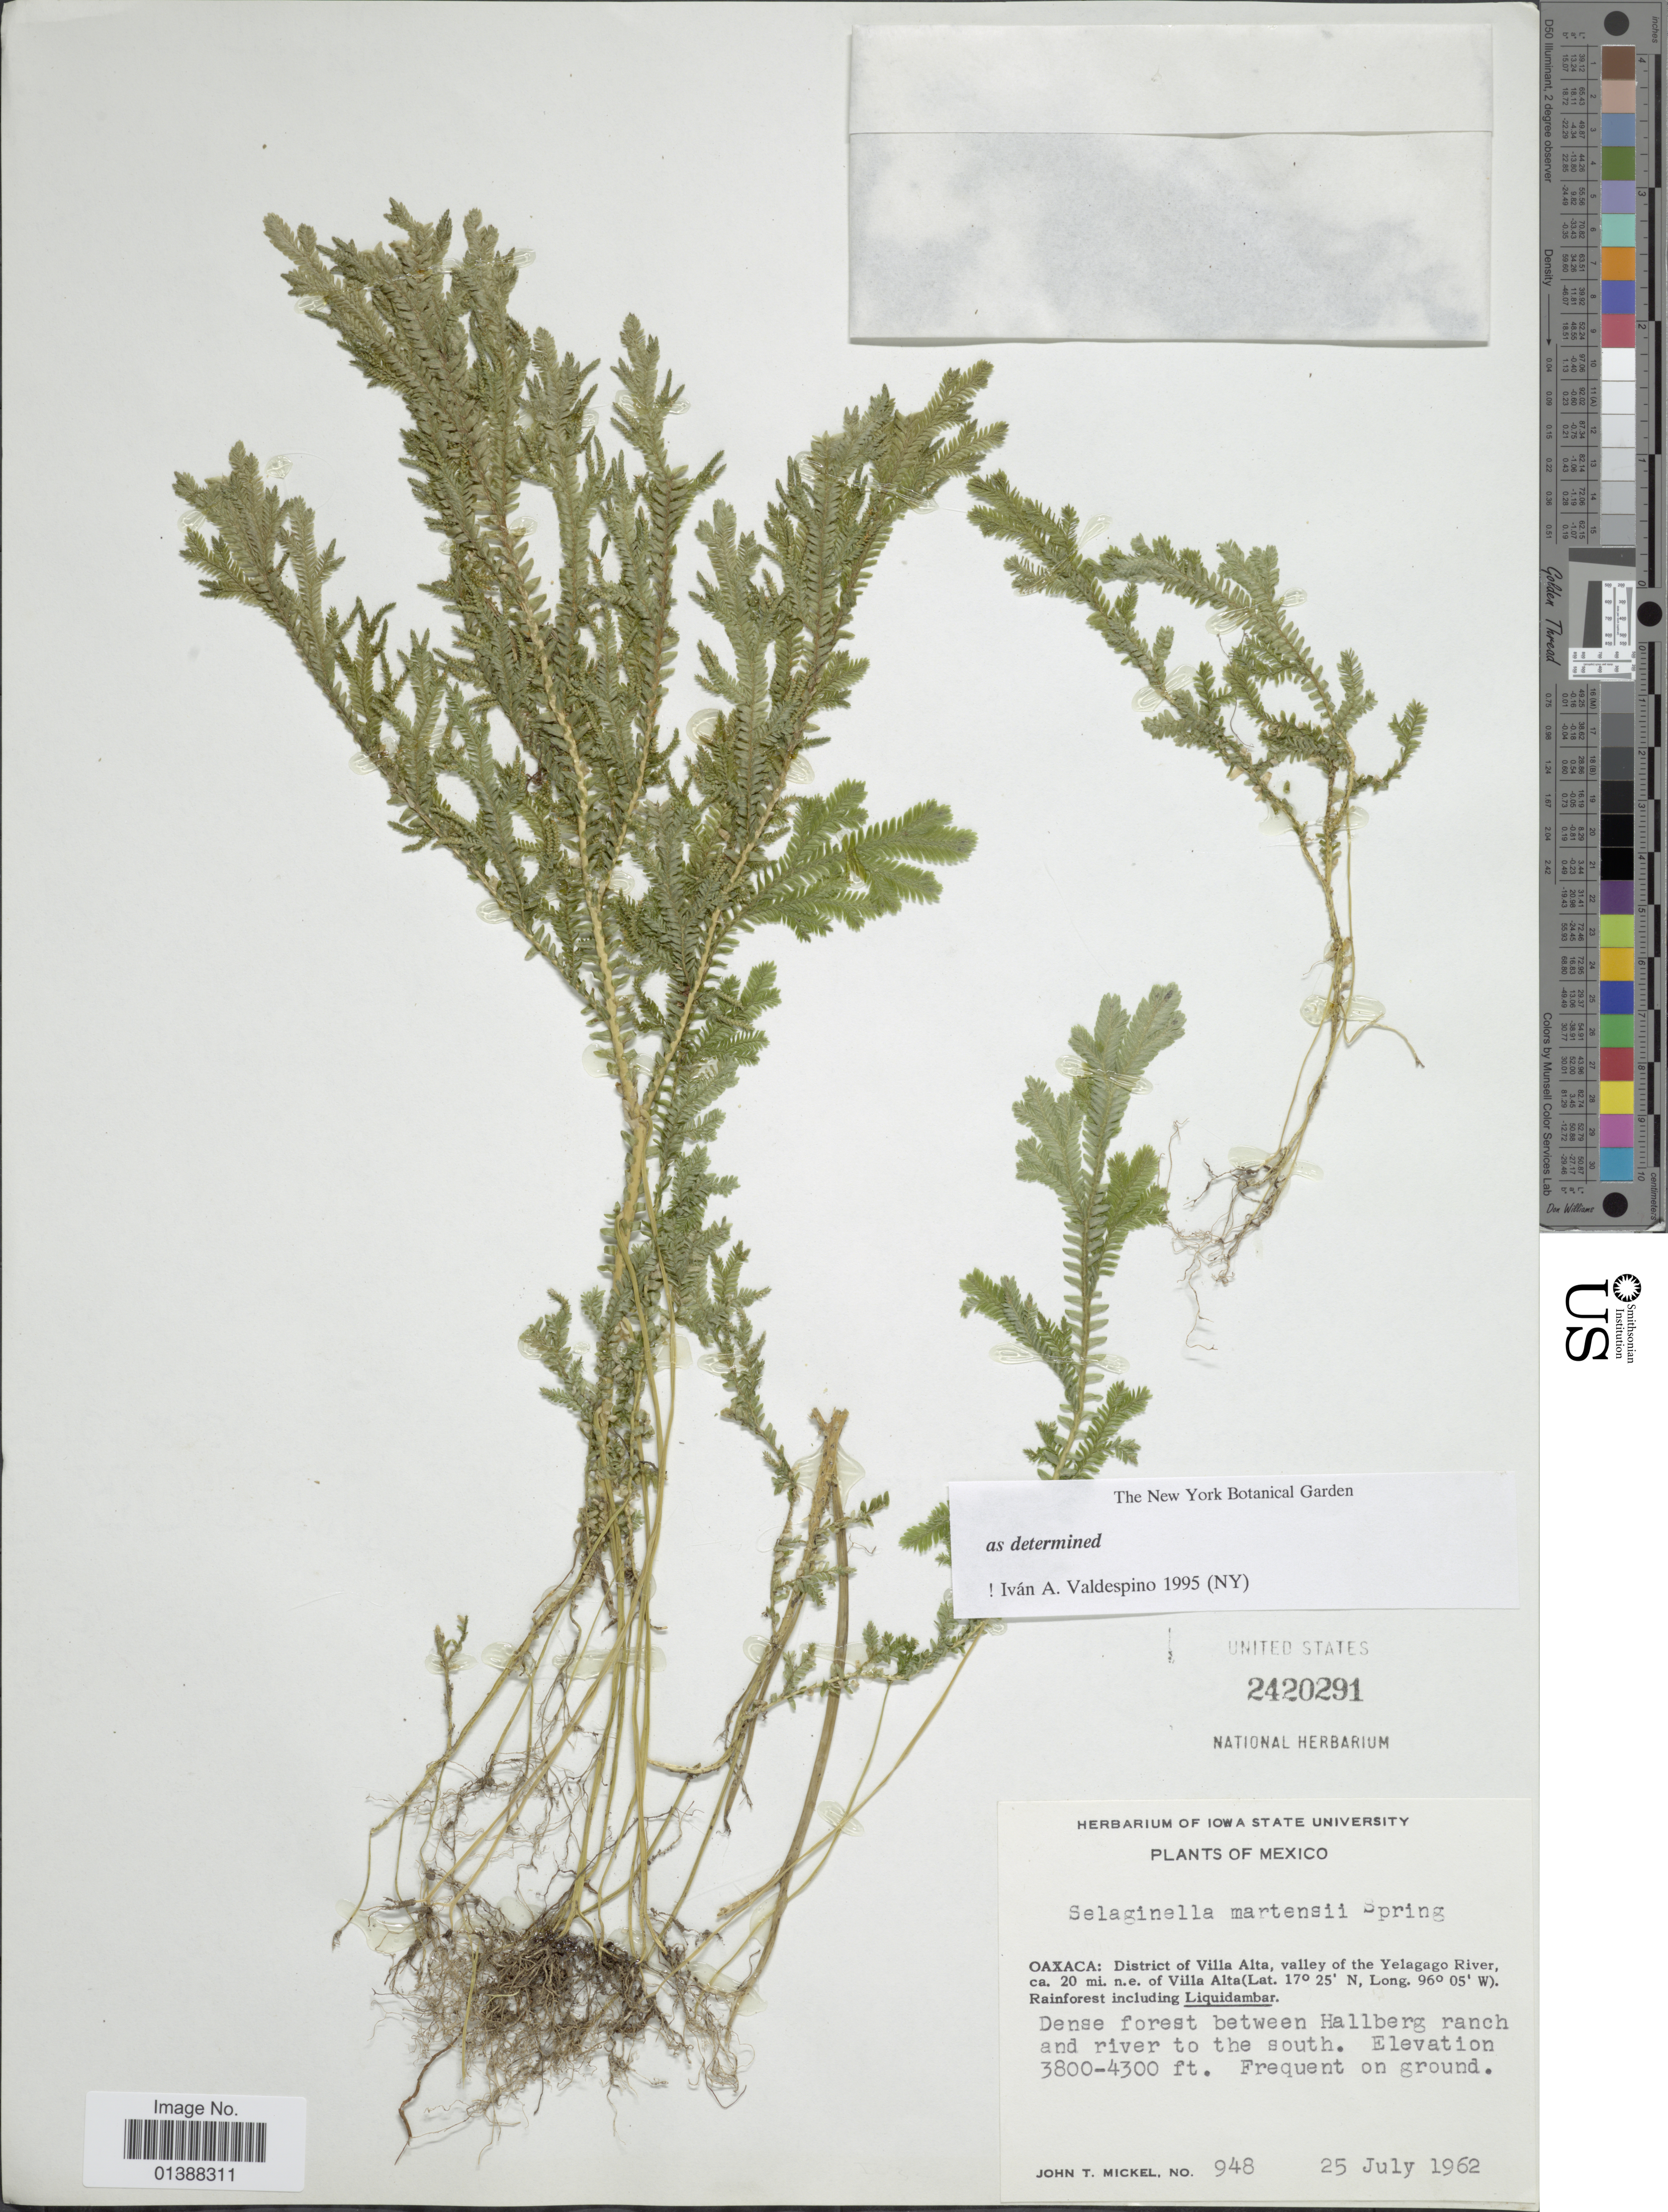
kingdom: Plantae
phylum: Tracheophyta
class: Lycopodiopsida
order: Selaginellales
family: Selaginellaceae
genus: Selaginella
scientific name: Selaginella martensii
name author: Spring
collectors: J. T. Mickel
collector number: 948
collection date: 1962-07-25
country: Mexico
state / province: Oaxaca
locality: District of Villa Alta, valley of the Yelagago River ca. 20 mi n.e. of Villa Alta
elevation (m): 1158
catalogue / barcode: US 2420291